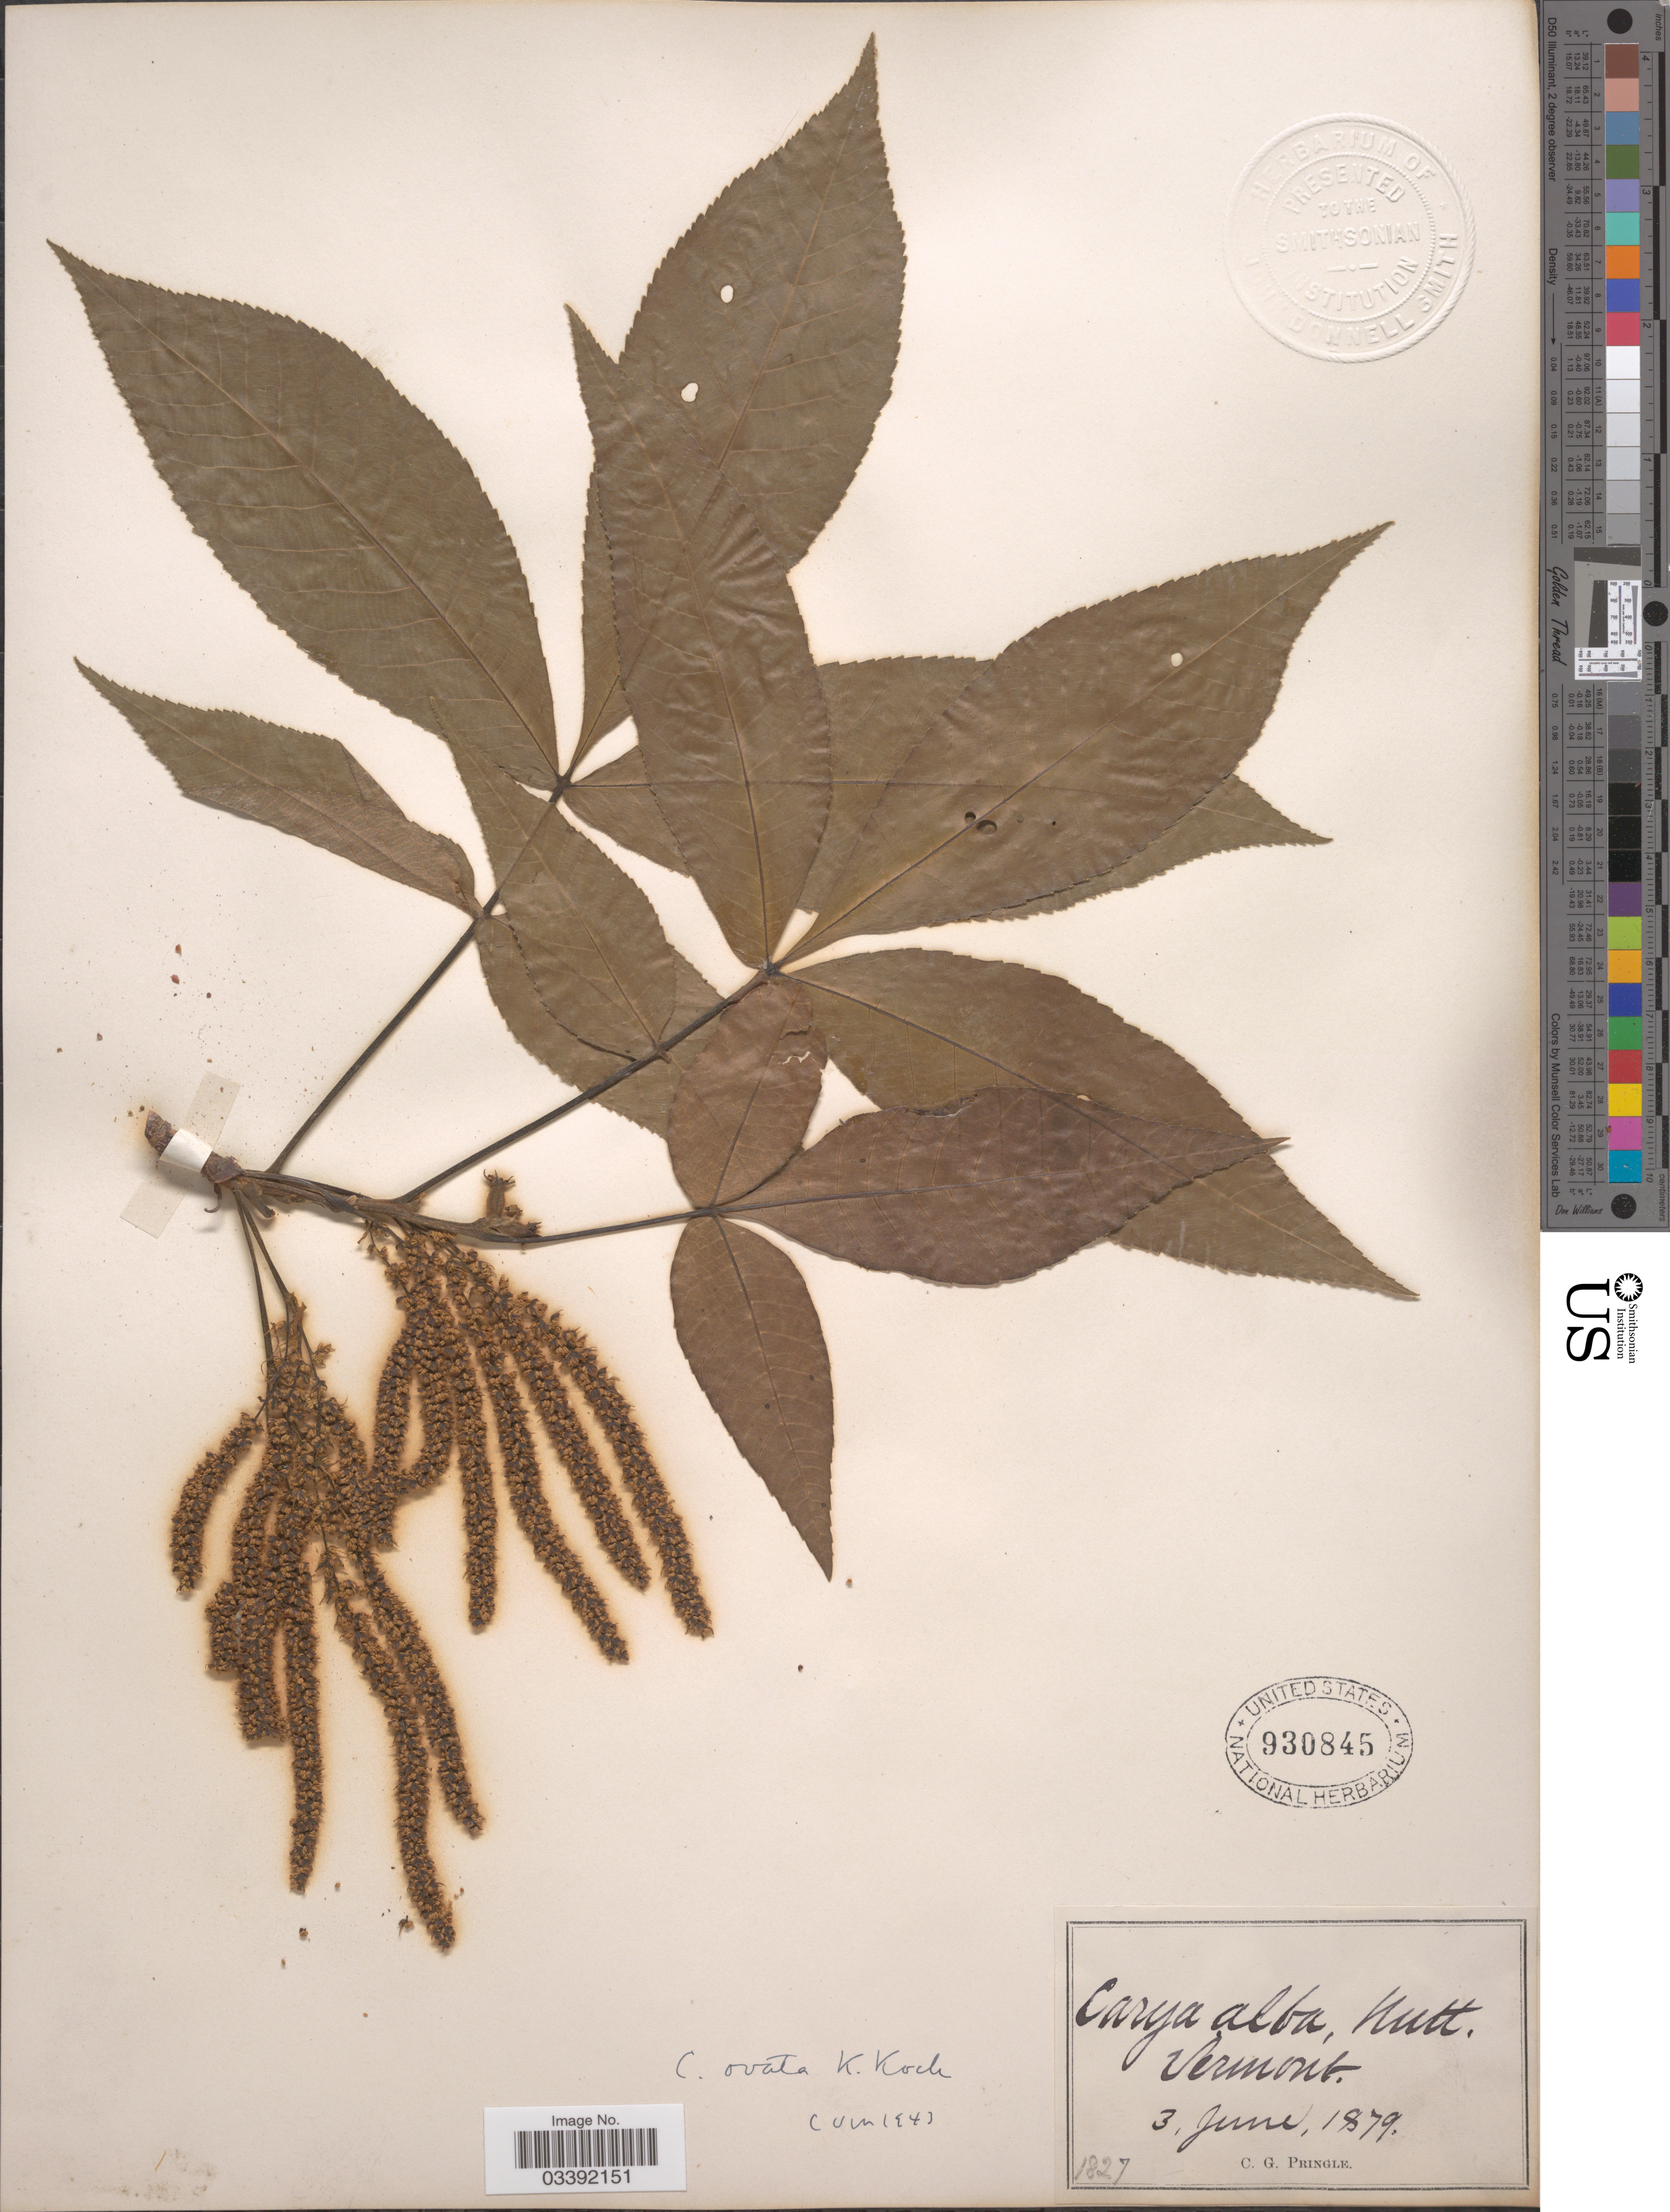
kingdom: Plantae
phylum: Tracheophyta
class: Magnoliopsida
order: Fagales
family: Juglandaceae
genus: Carya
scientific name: Carya ovata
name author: (Mill.) K. Koch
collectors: C. G. Pringle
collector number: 1827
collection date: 1879-06-03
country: United States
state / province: Vermont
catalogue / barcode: US 930845